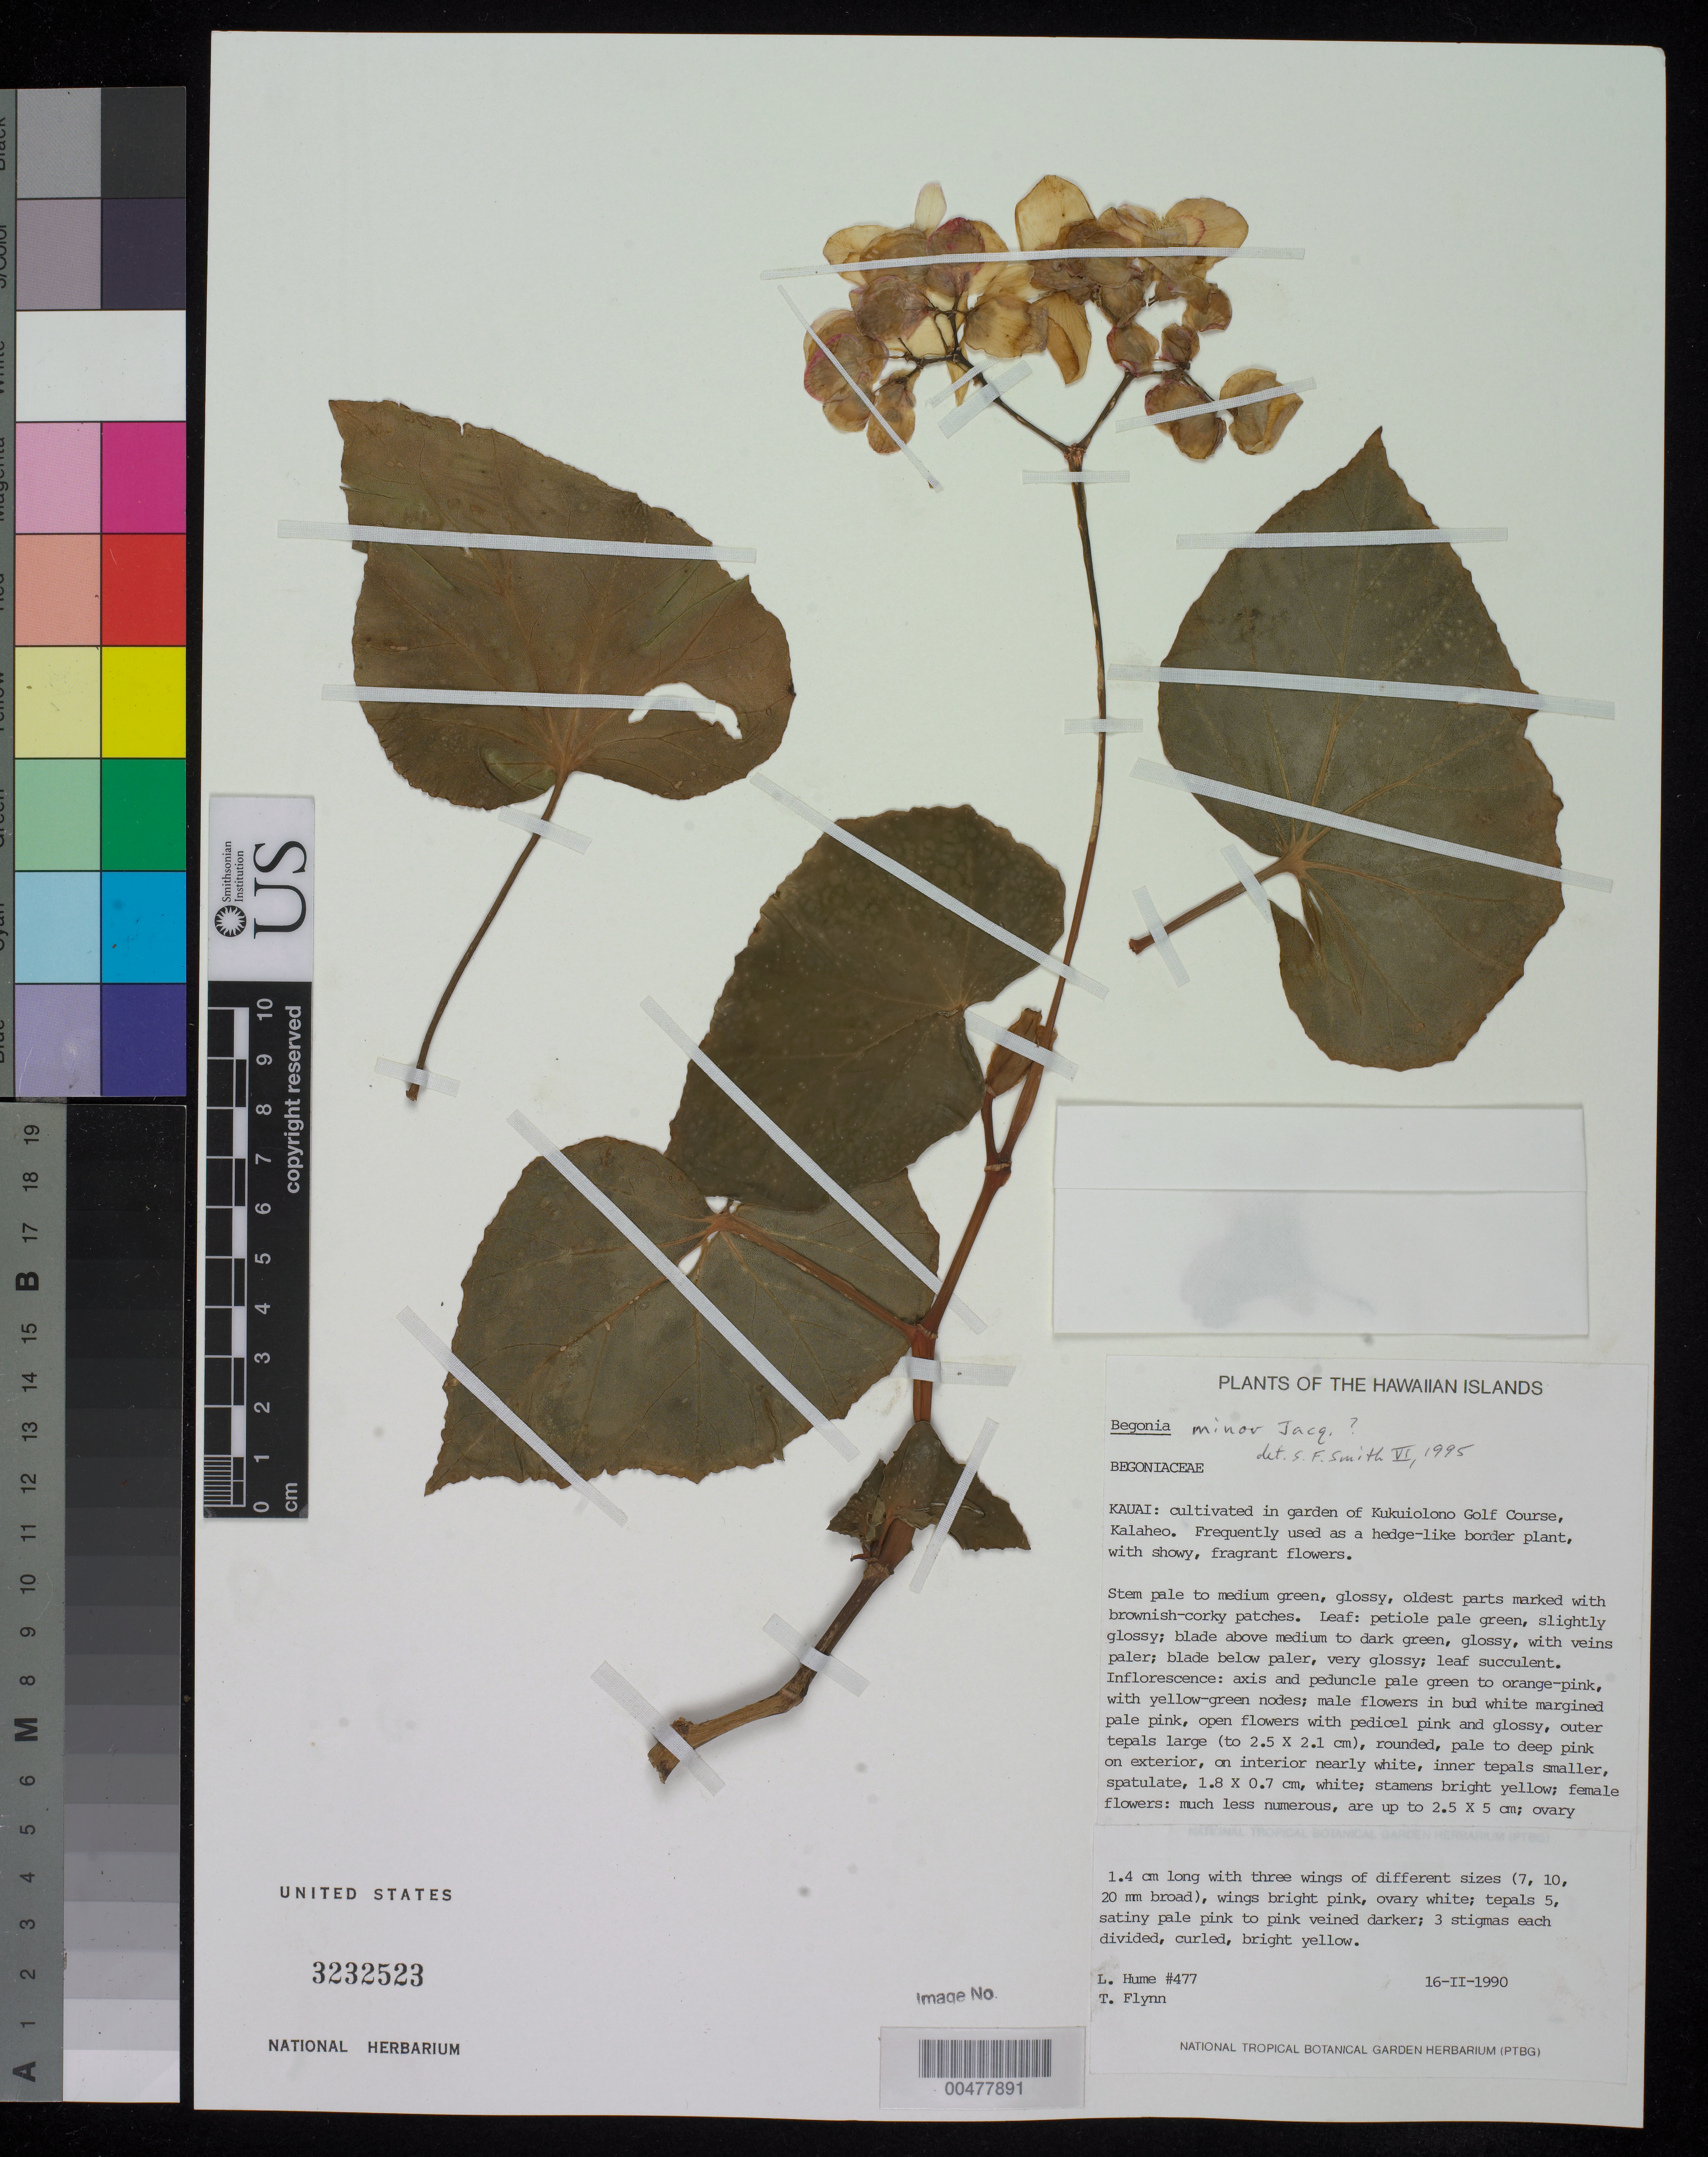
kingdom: Plantae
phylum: Tracheophyta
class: Magnoliopsida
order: Cucurbitales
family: Begoniaceae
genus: Begonia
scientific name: Begonia minor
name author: Jacq.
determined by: Smith, Stephen F., (US), NMNH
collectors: L. Hume & T. W. Flynn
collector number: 477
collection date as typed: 16 Feb 1990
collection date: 1990-02-16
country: United States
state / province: Hawaii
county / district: Kauai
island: Kaua'i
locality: Garden of Kukuiolono Golf Course, Kalaheo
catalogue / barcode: US 3232523